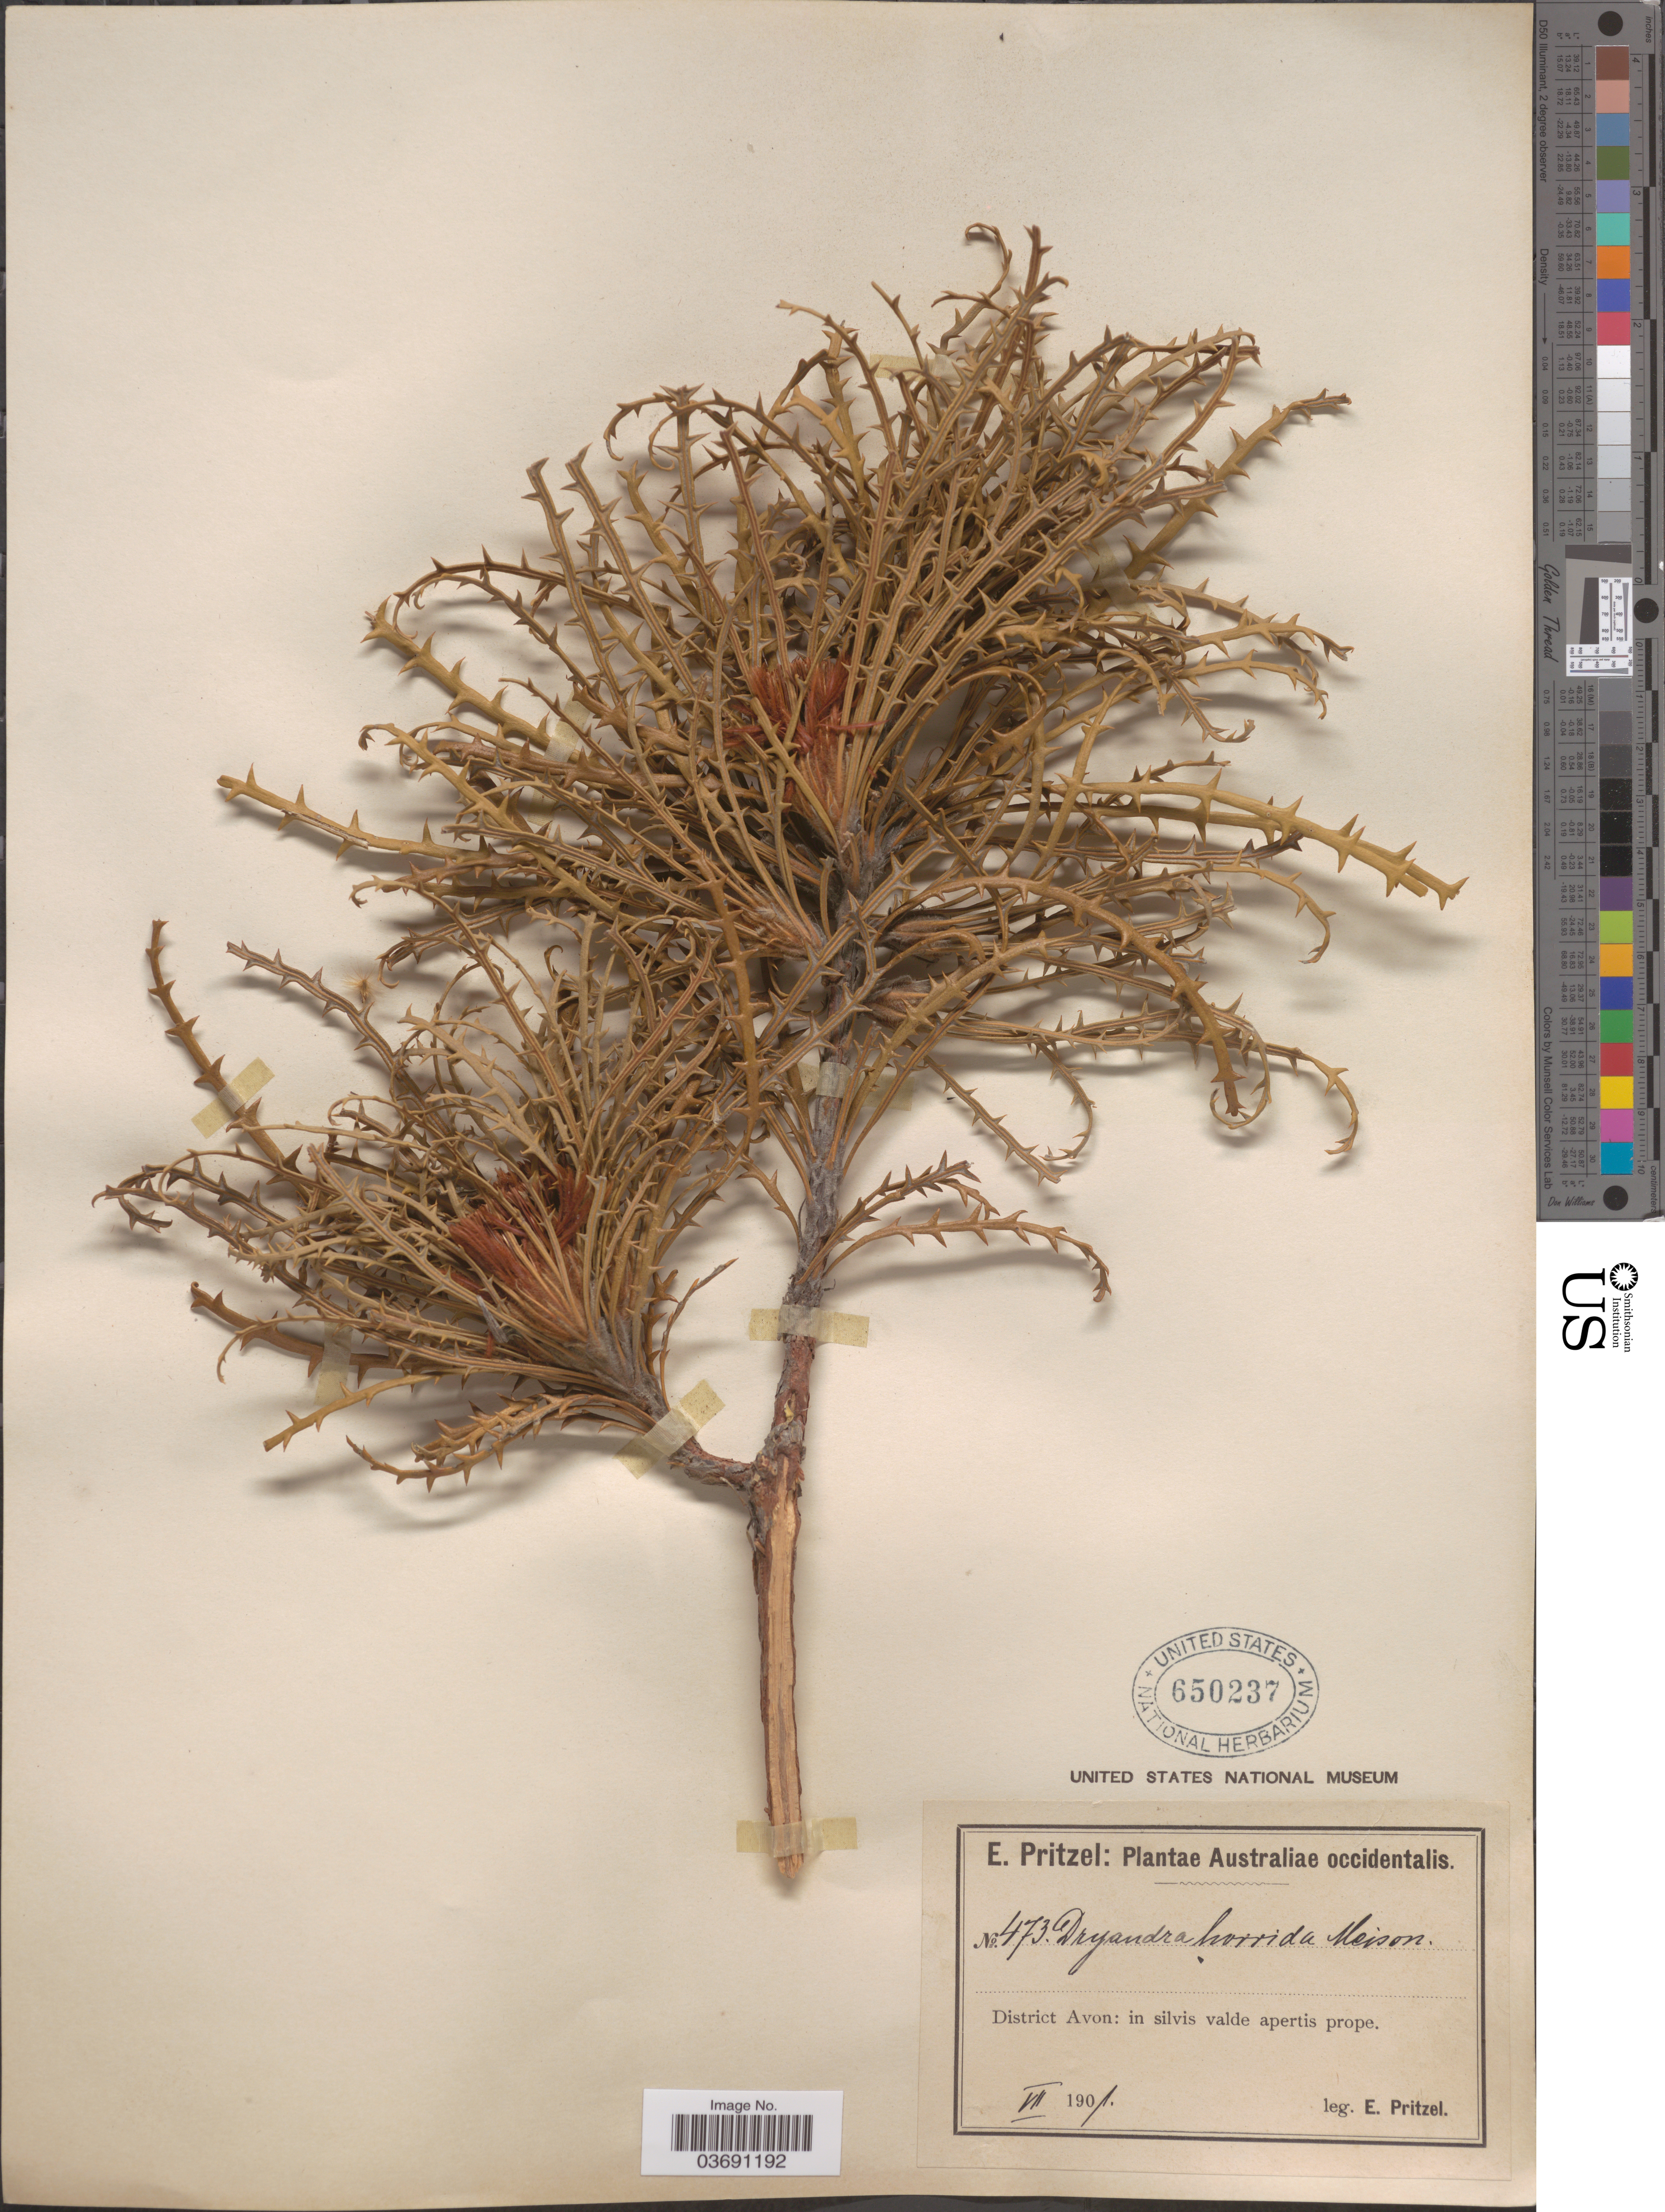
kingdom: Plantae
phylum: Tracheophyta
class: Magnoliopsida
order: Proteales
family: Proteaceae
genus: Dryandra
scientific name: Dryandra horrida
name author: Meisn.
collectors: E. G. Pritzel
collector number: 473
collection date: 1901-07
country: Australia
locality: Australiae occidentalis. District Avon: in silvis valde apertis prope.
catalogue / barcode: US 650237